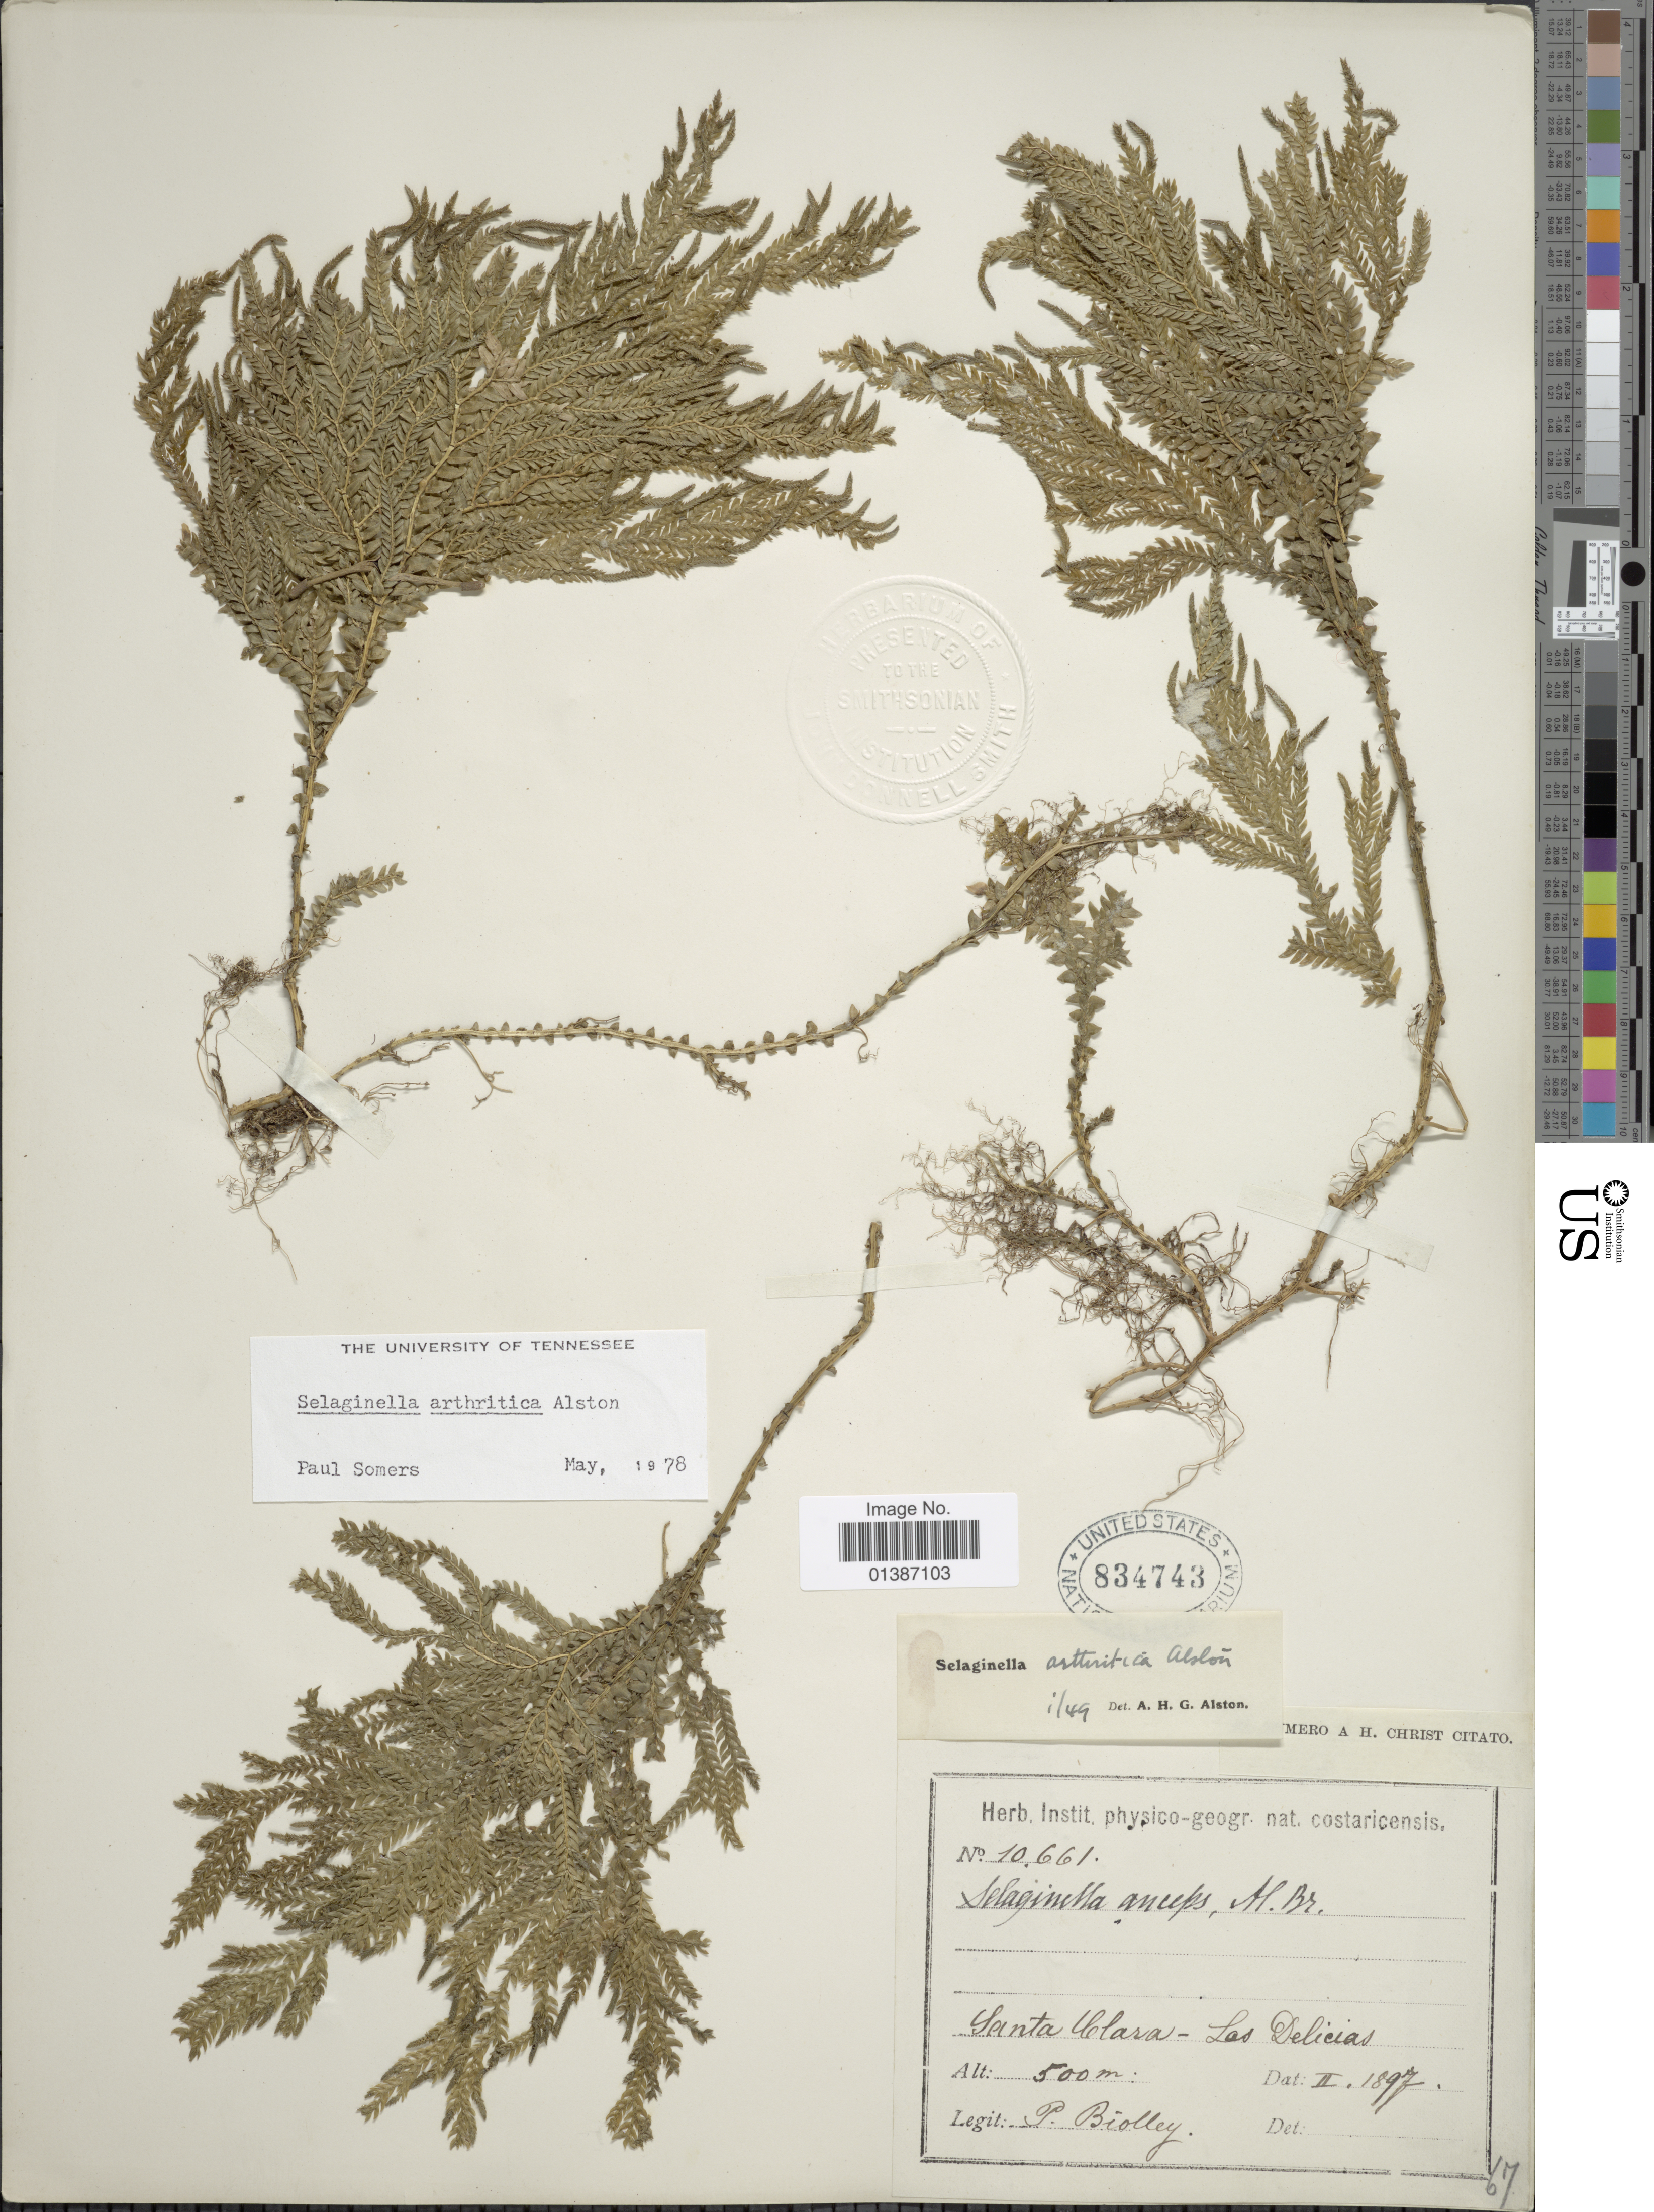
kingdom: Plantae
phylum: Tracheophyta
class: Lycopodiopsida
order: Selaginellales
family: Selaginellaceae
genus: Selaginella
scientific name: Selaginella arthritica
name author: Alston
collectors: P. Biolley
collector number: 10661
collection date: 1897-02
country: Costa Rica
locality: Costaricensis. Santa Clara - Las Delicias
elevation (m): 500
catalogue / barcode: US 834743